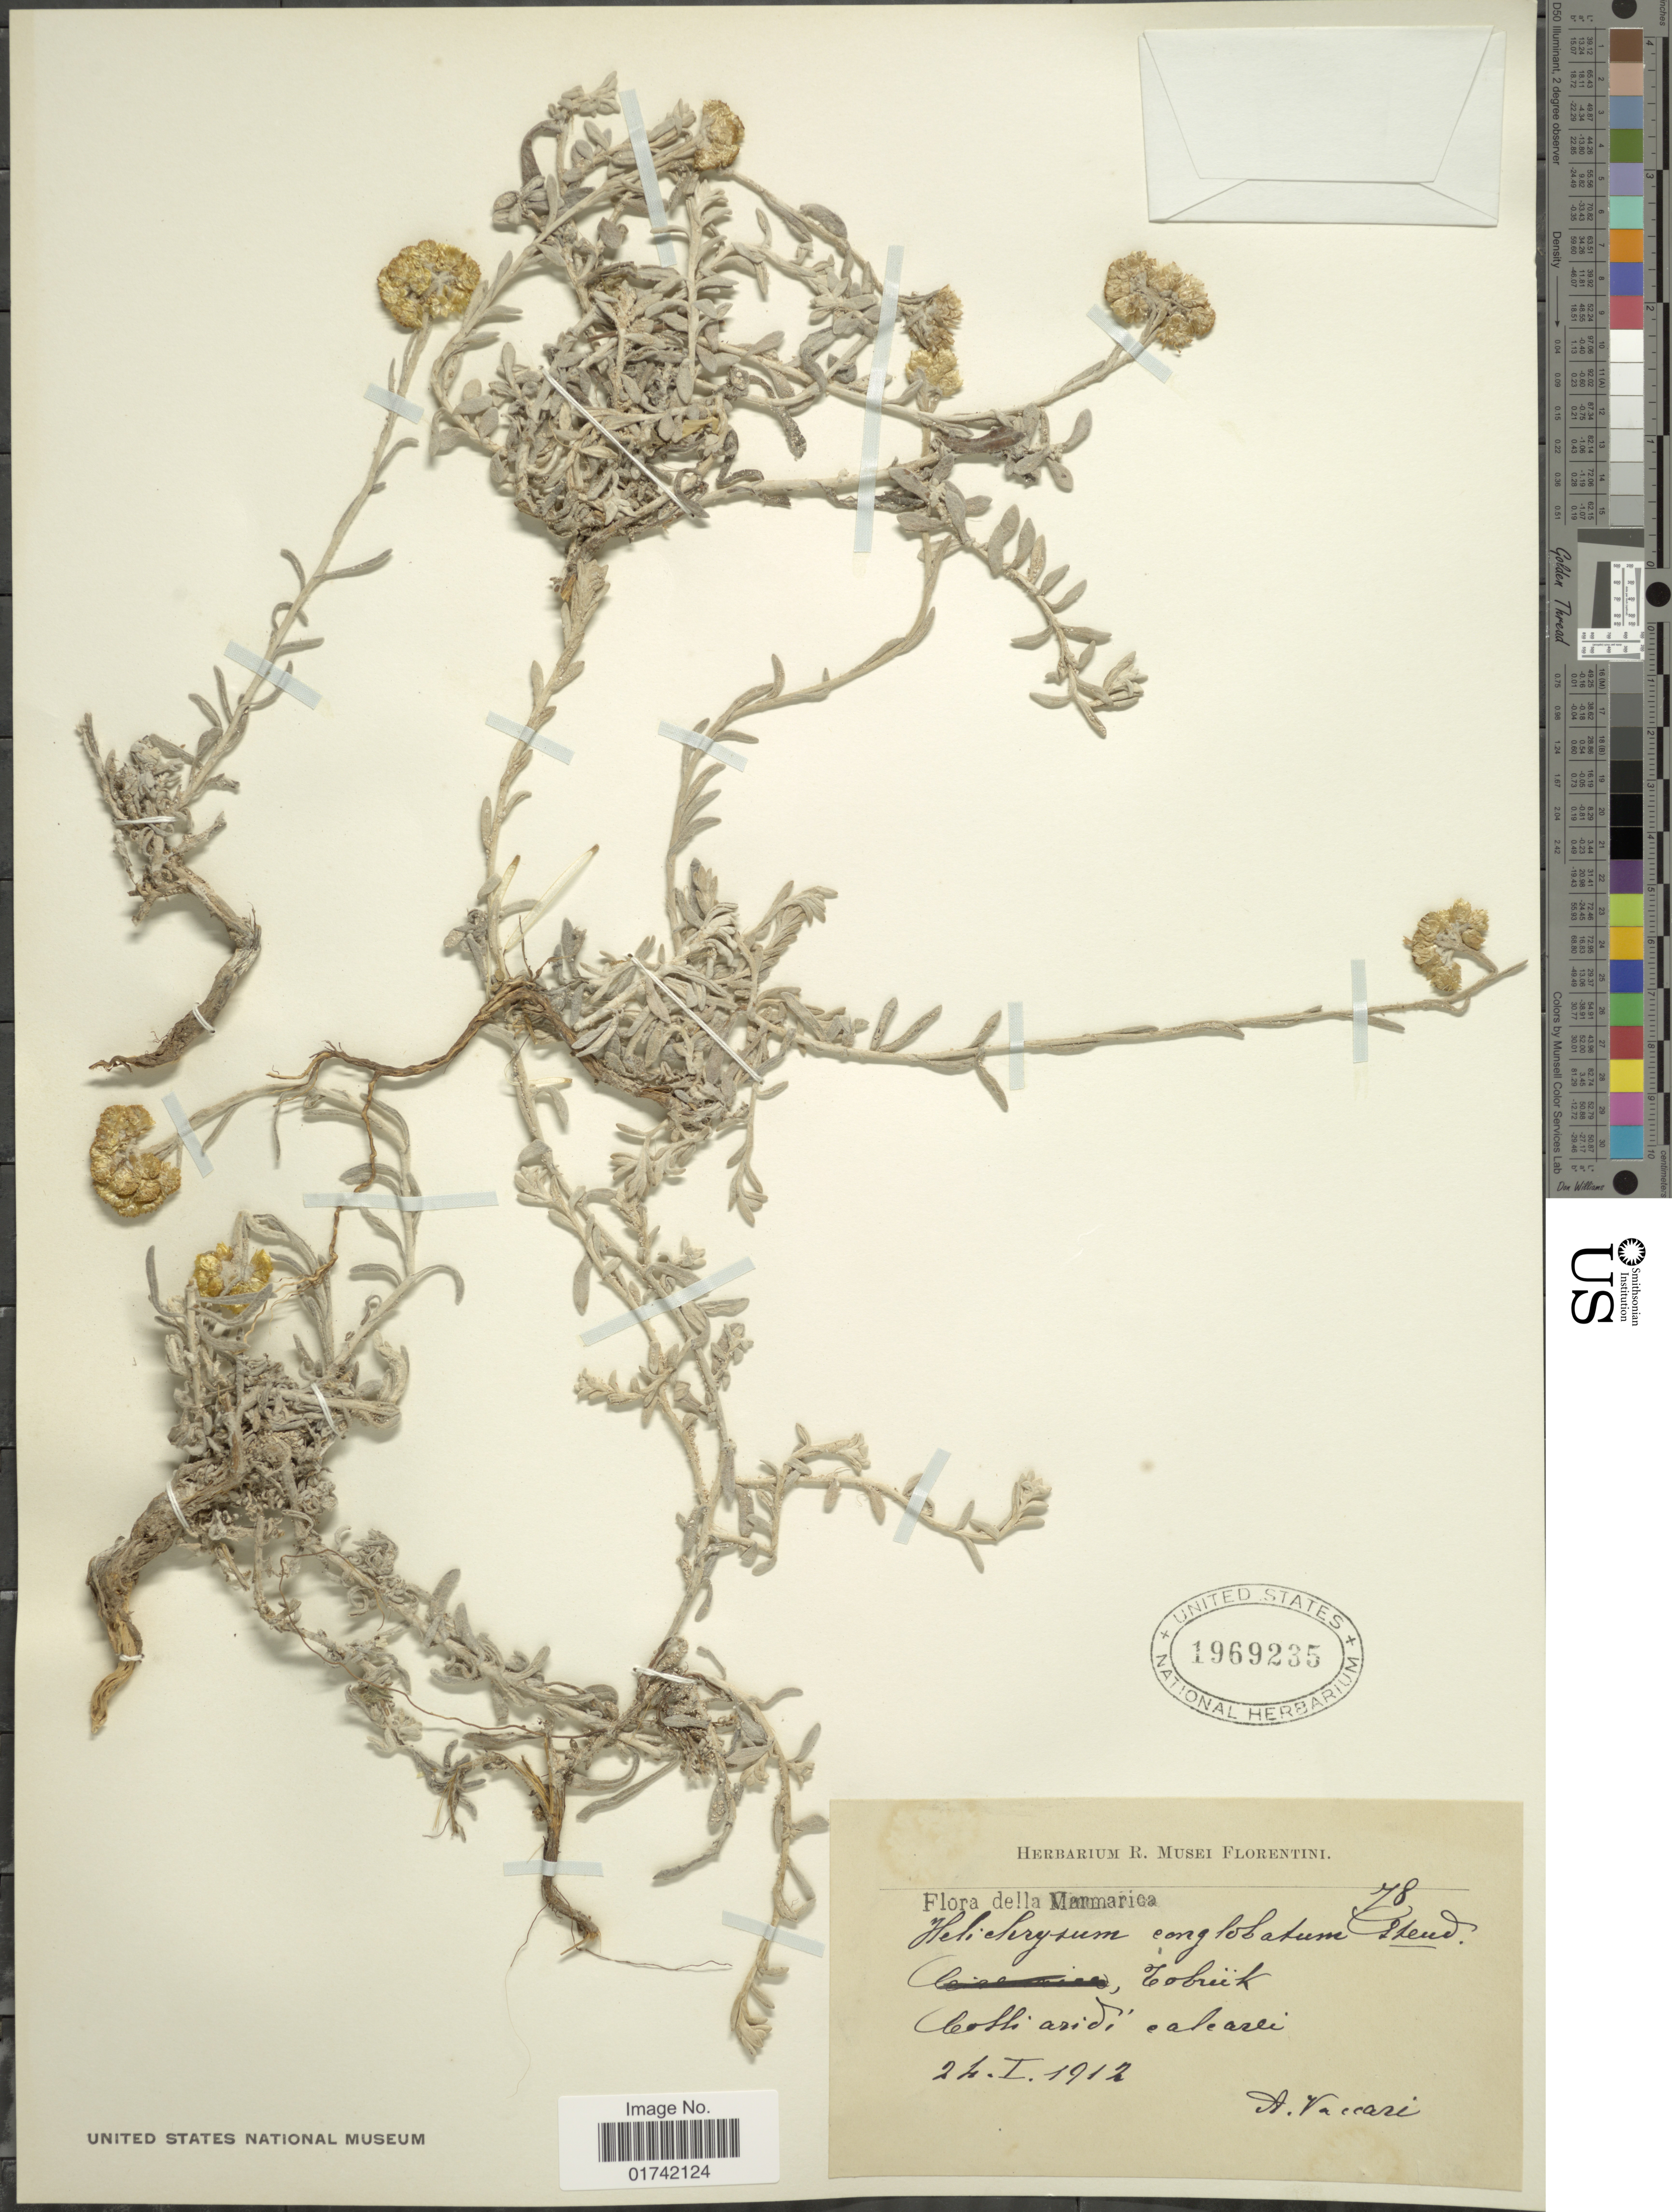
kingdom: Plantae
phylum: Tracheophyta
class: Magnoliopsida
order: Asterales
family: Asteraceae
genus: Helichrysum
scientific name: Helichrysum conglobatum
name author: Steud.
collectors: A. Vaccari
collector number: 78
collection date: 1912-01-24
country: Libya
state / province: Al Buţnān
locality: Marmarica, Tobruk, Colli aridi calcarei.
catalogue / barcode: US 1969235